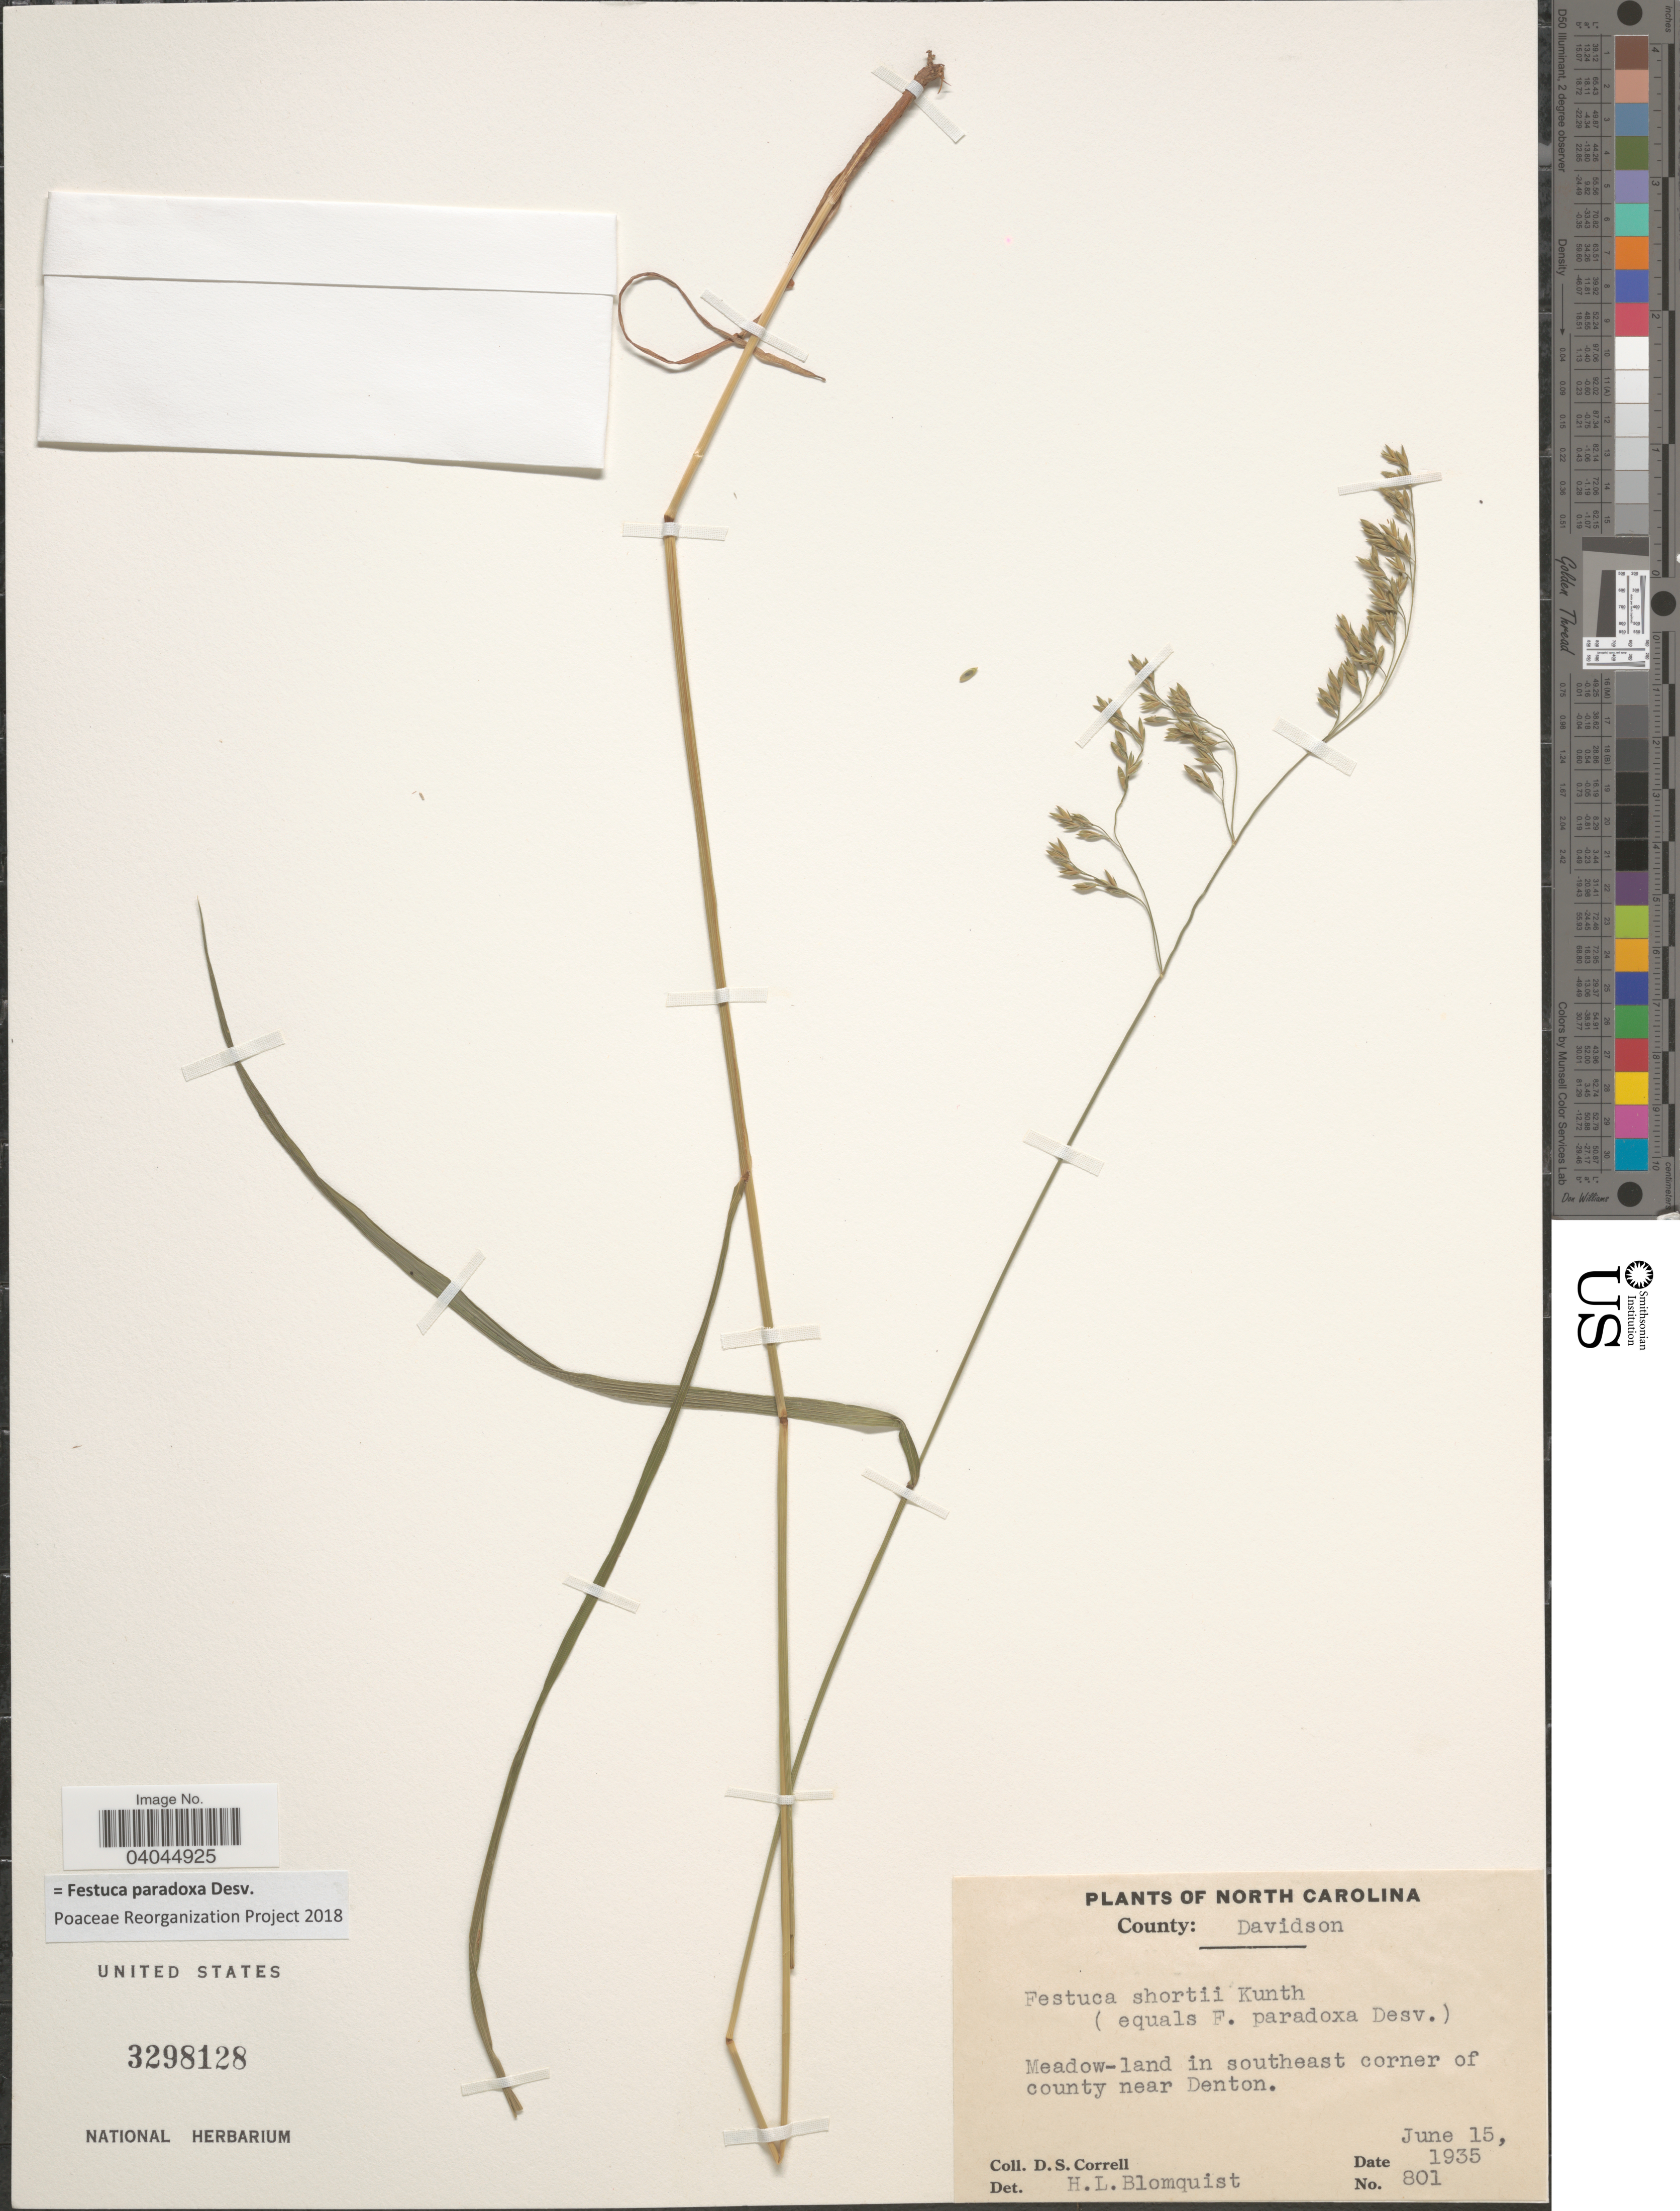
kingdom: Plantae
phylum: Tracheophyta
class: Liliopsida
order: Poales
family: Poaceae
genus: Festuca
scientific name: Festuca paradoxa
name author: Desv.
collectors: D. S. Correll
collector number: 801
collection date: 1935-06-15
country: United States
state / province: North Carolina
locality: County: Davidson. Meadow-land in southeast corner of county near Denton.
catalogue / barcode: US 3298128